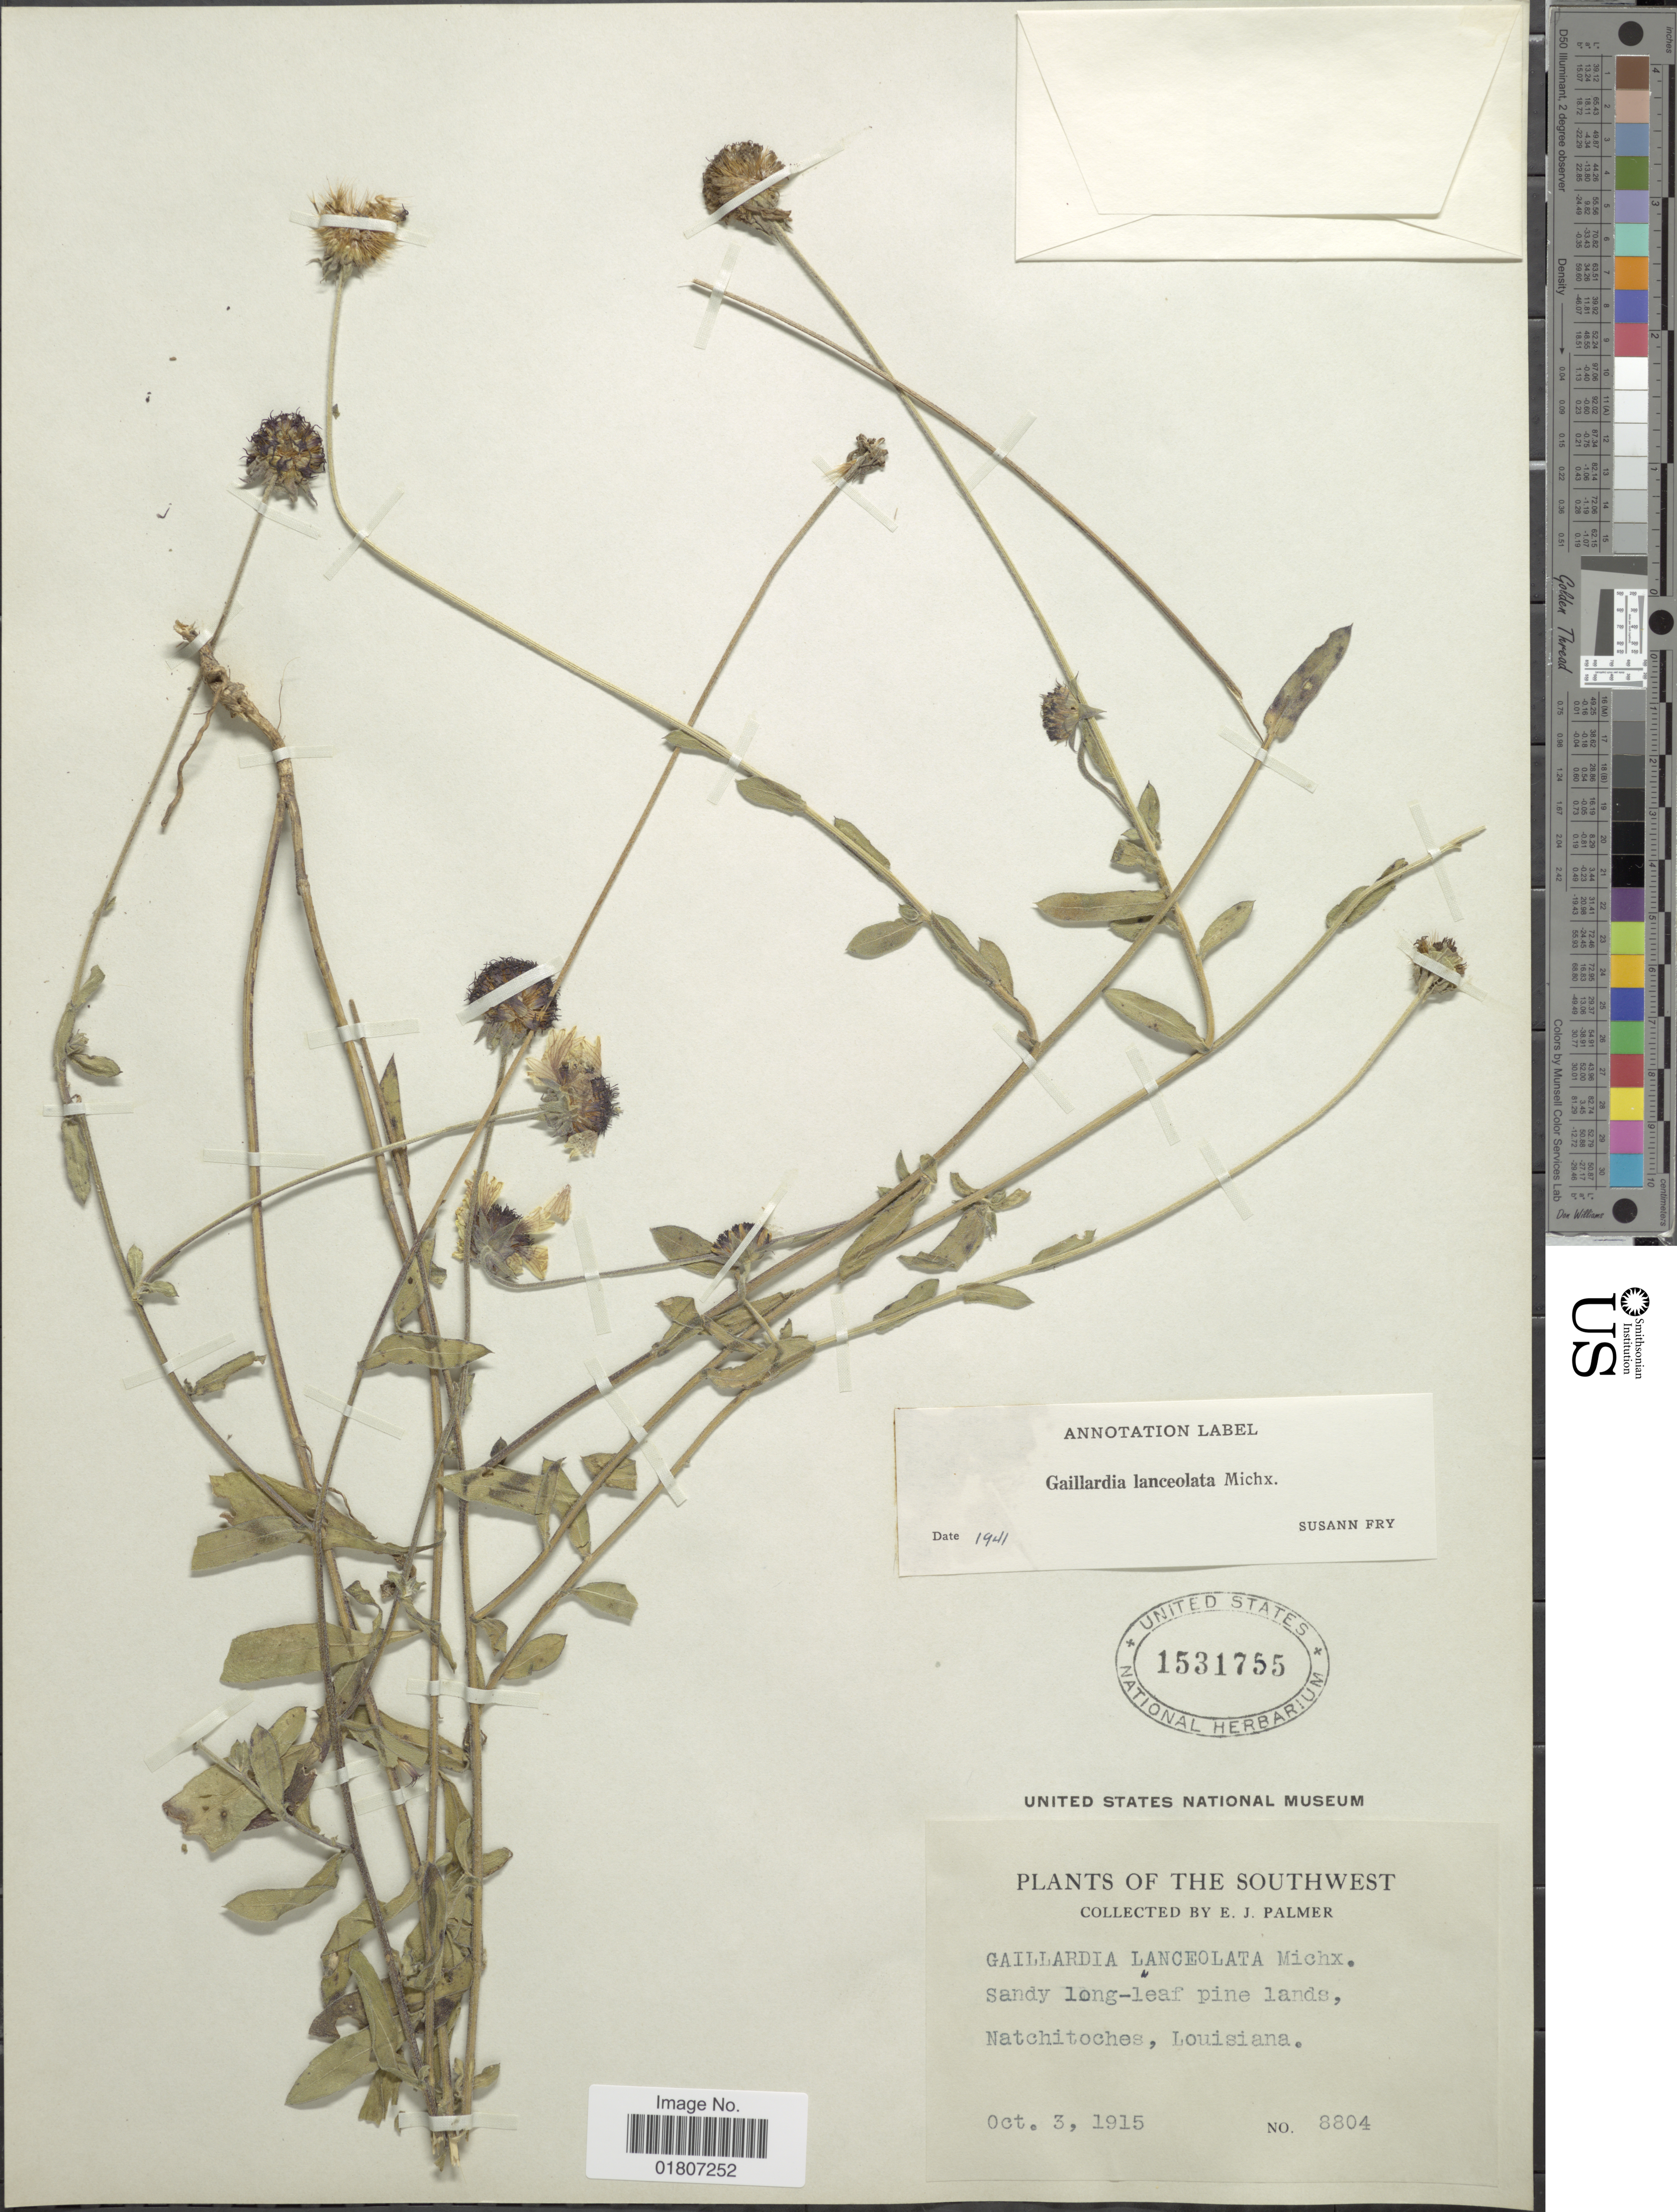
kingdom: Plantae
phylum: Tracheophyta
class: Magnoliopsida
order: Asterales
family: Asteraceae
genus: Gaillardia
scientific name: Gaillardia lanceolata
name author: Michx.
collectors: E. J. Palmer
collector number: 8804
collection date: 1915-10-03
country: United States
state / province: Louisiana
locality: Southwest. Natchitoches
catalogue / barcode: US 1531755